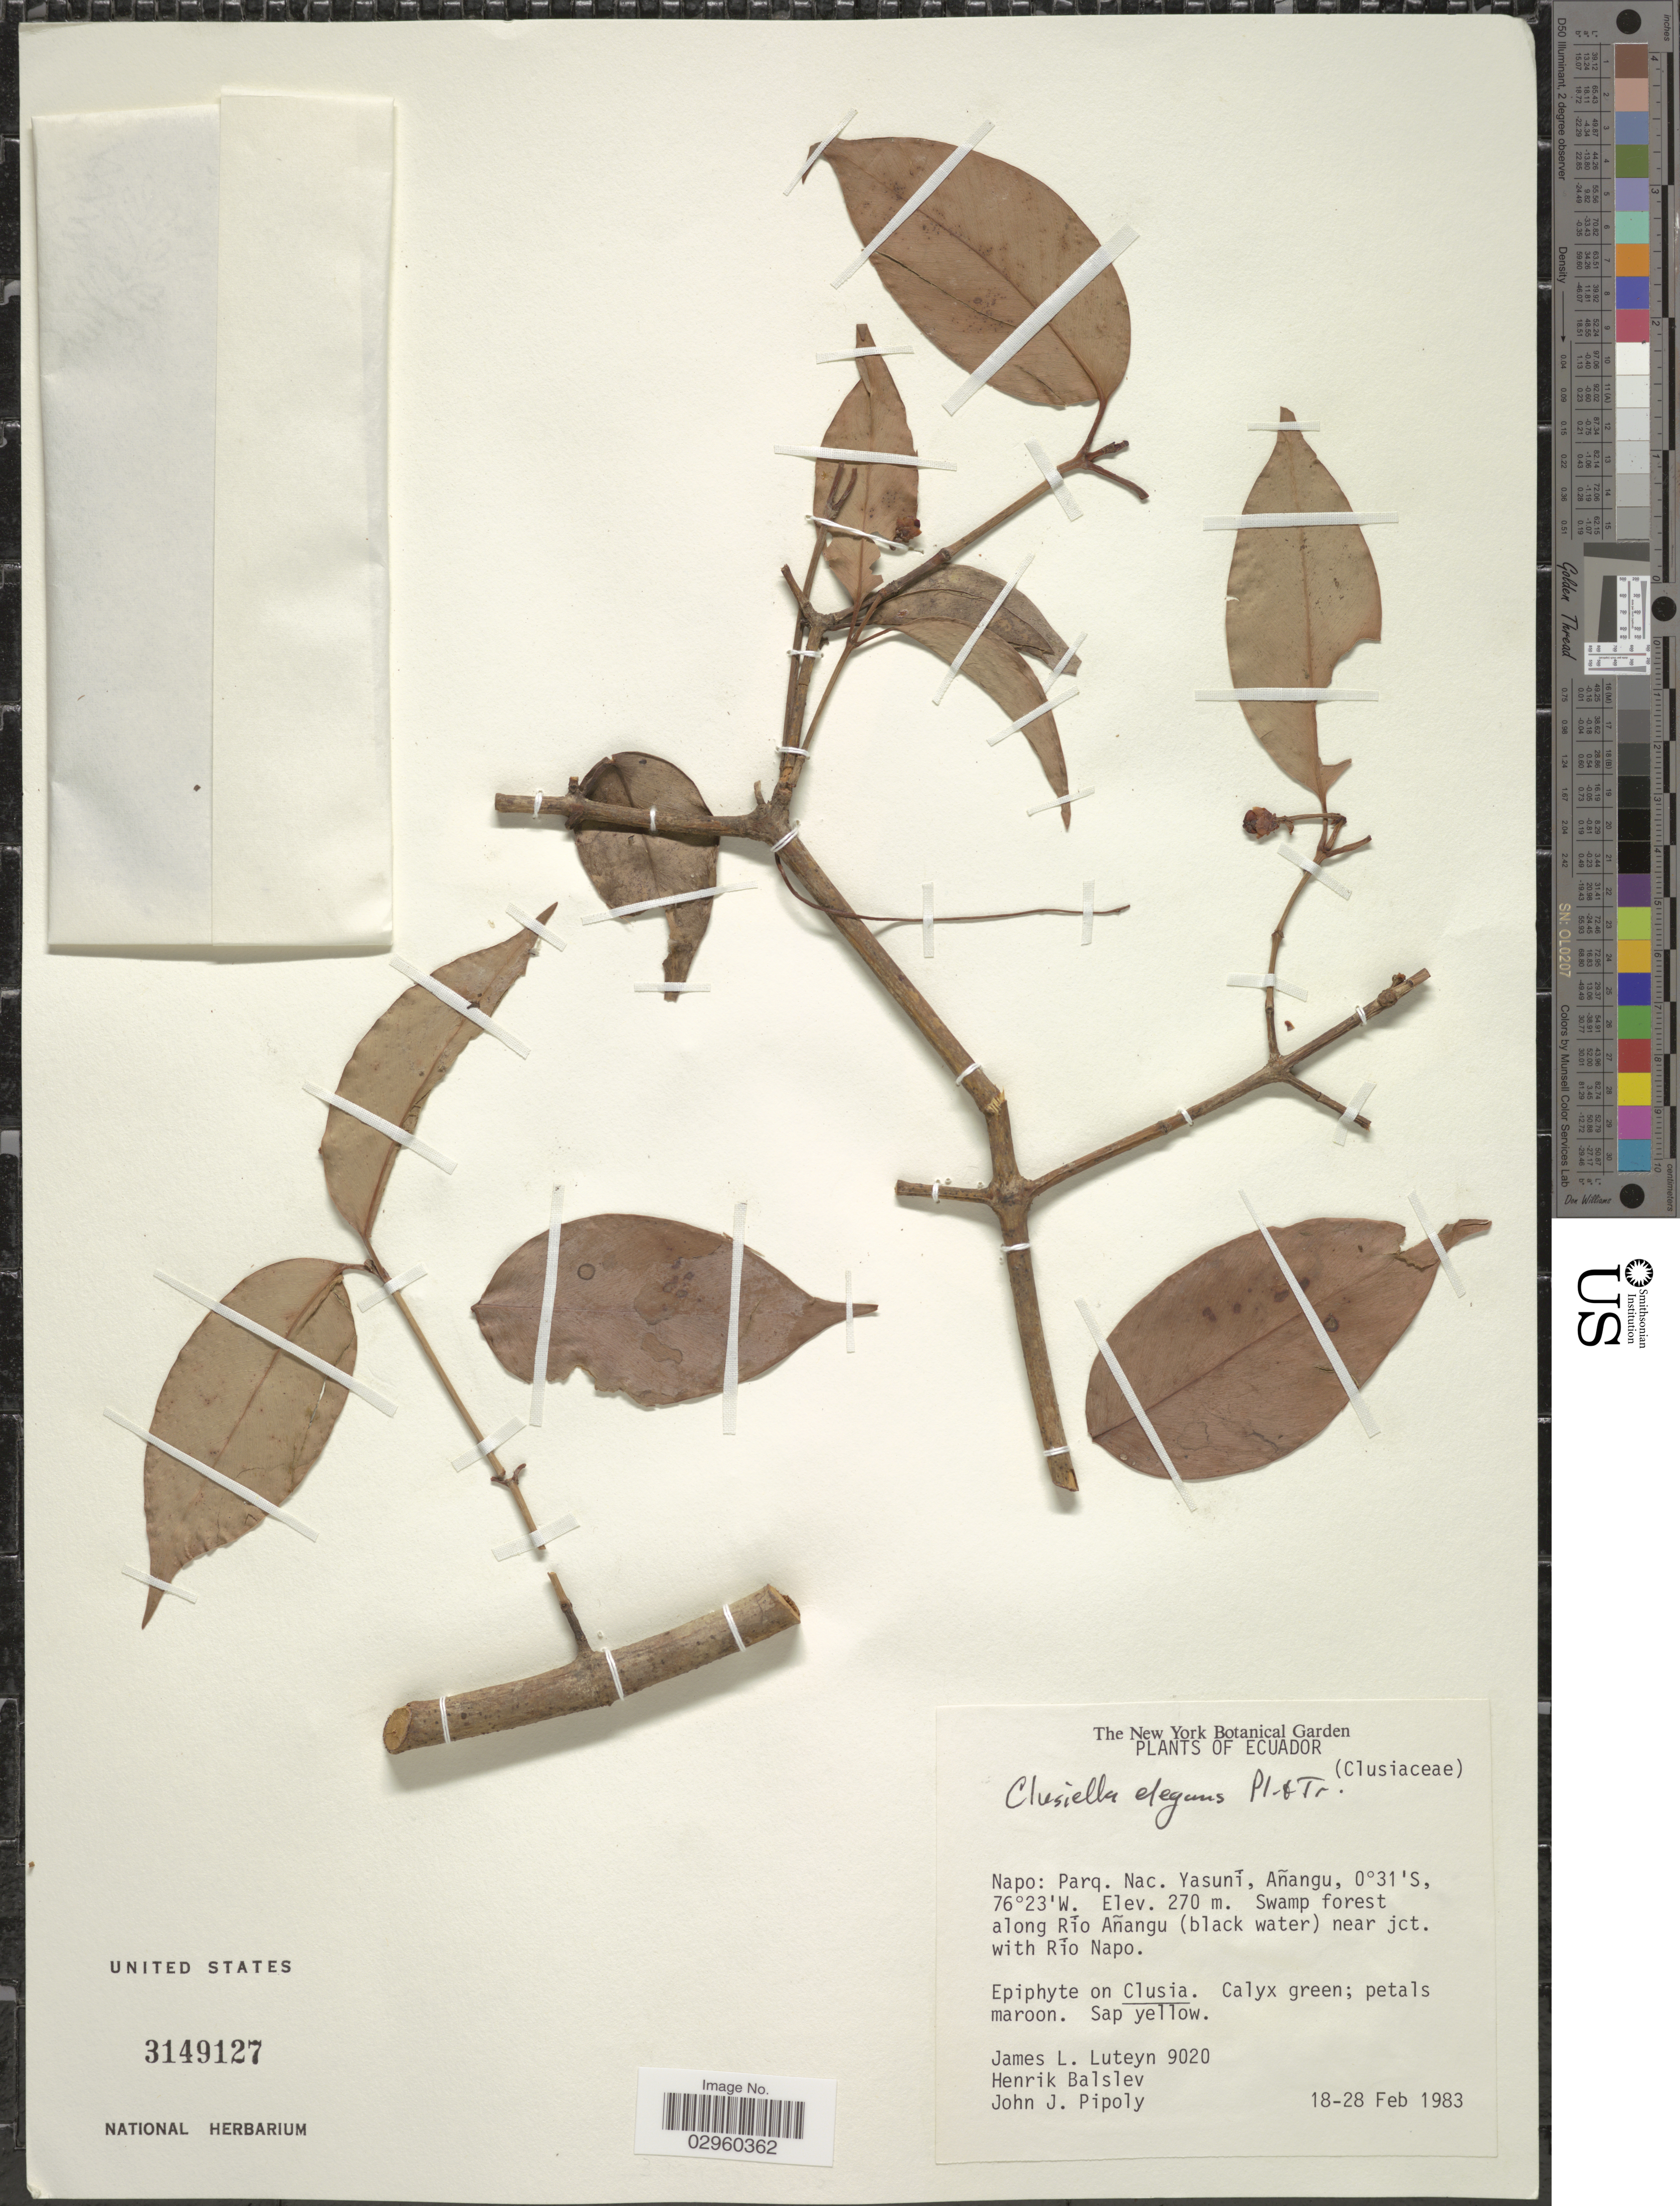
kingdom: Plantae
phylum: Tracheophyta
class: Magnoliopsida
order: Malpighiales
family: Calophyllaceae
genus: Clusiella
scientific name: Clusiella elegans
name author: Planch. & Triana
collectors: J. Luteyn, H. Balsev & J. Pipoli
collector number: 9020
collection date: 1983-02-18/1983-02-28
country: Ecuador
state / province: Napo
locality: Parq. Nac. Yasuní, Añangu, Swamp forest along Rio Añangu (black water) near jct. with Rio Napo.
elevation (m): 270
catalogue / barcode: US 3149127